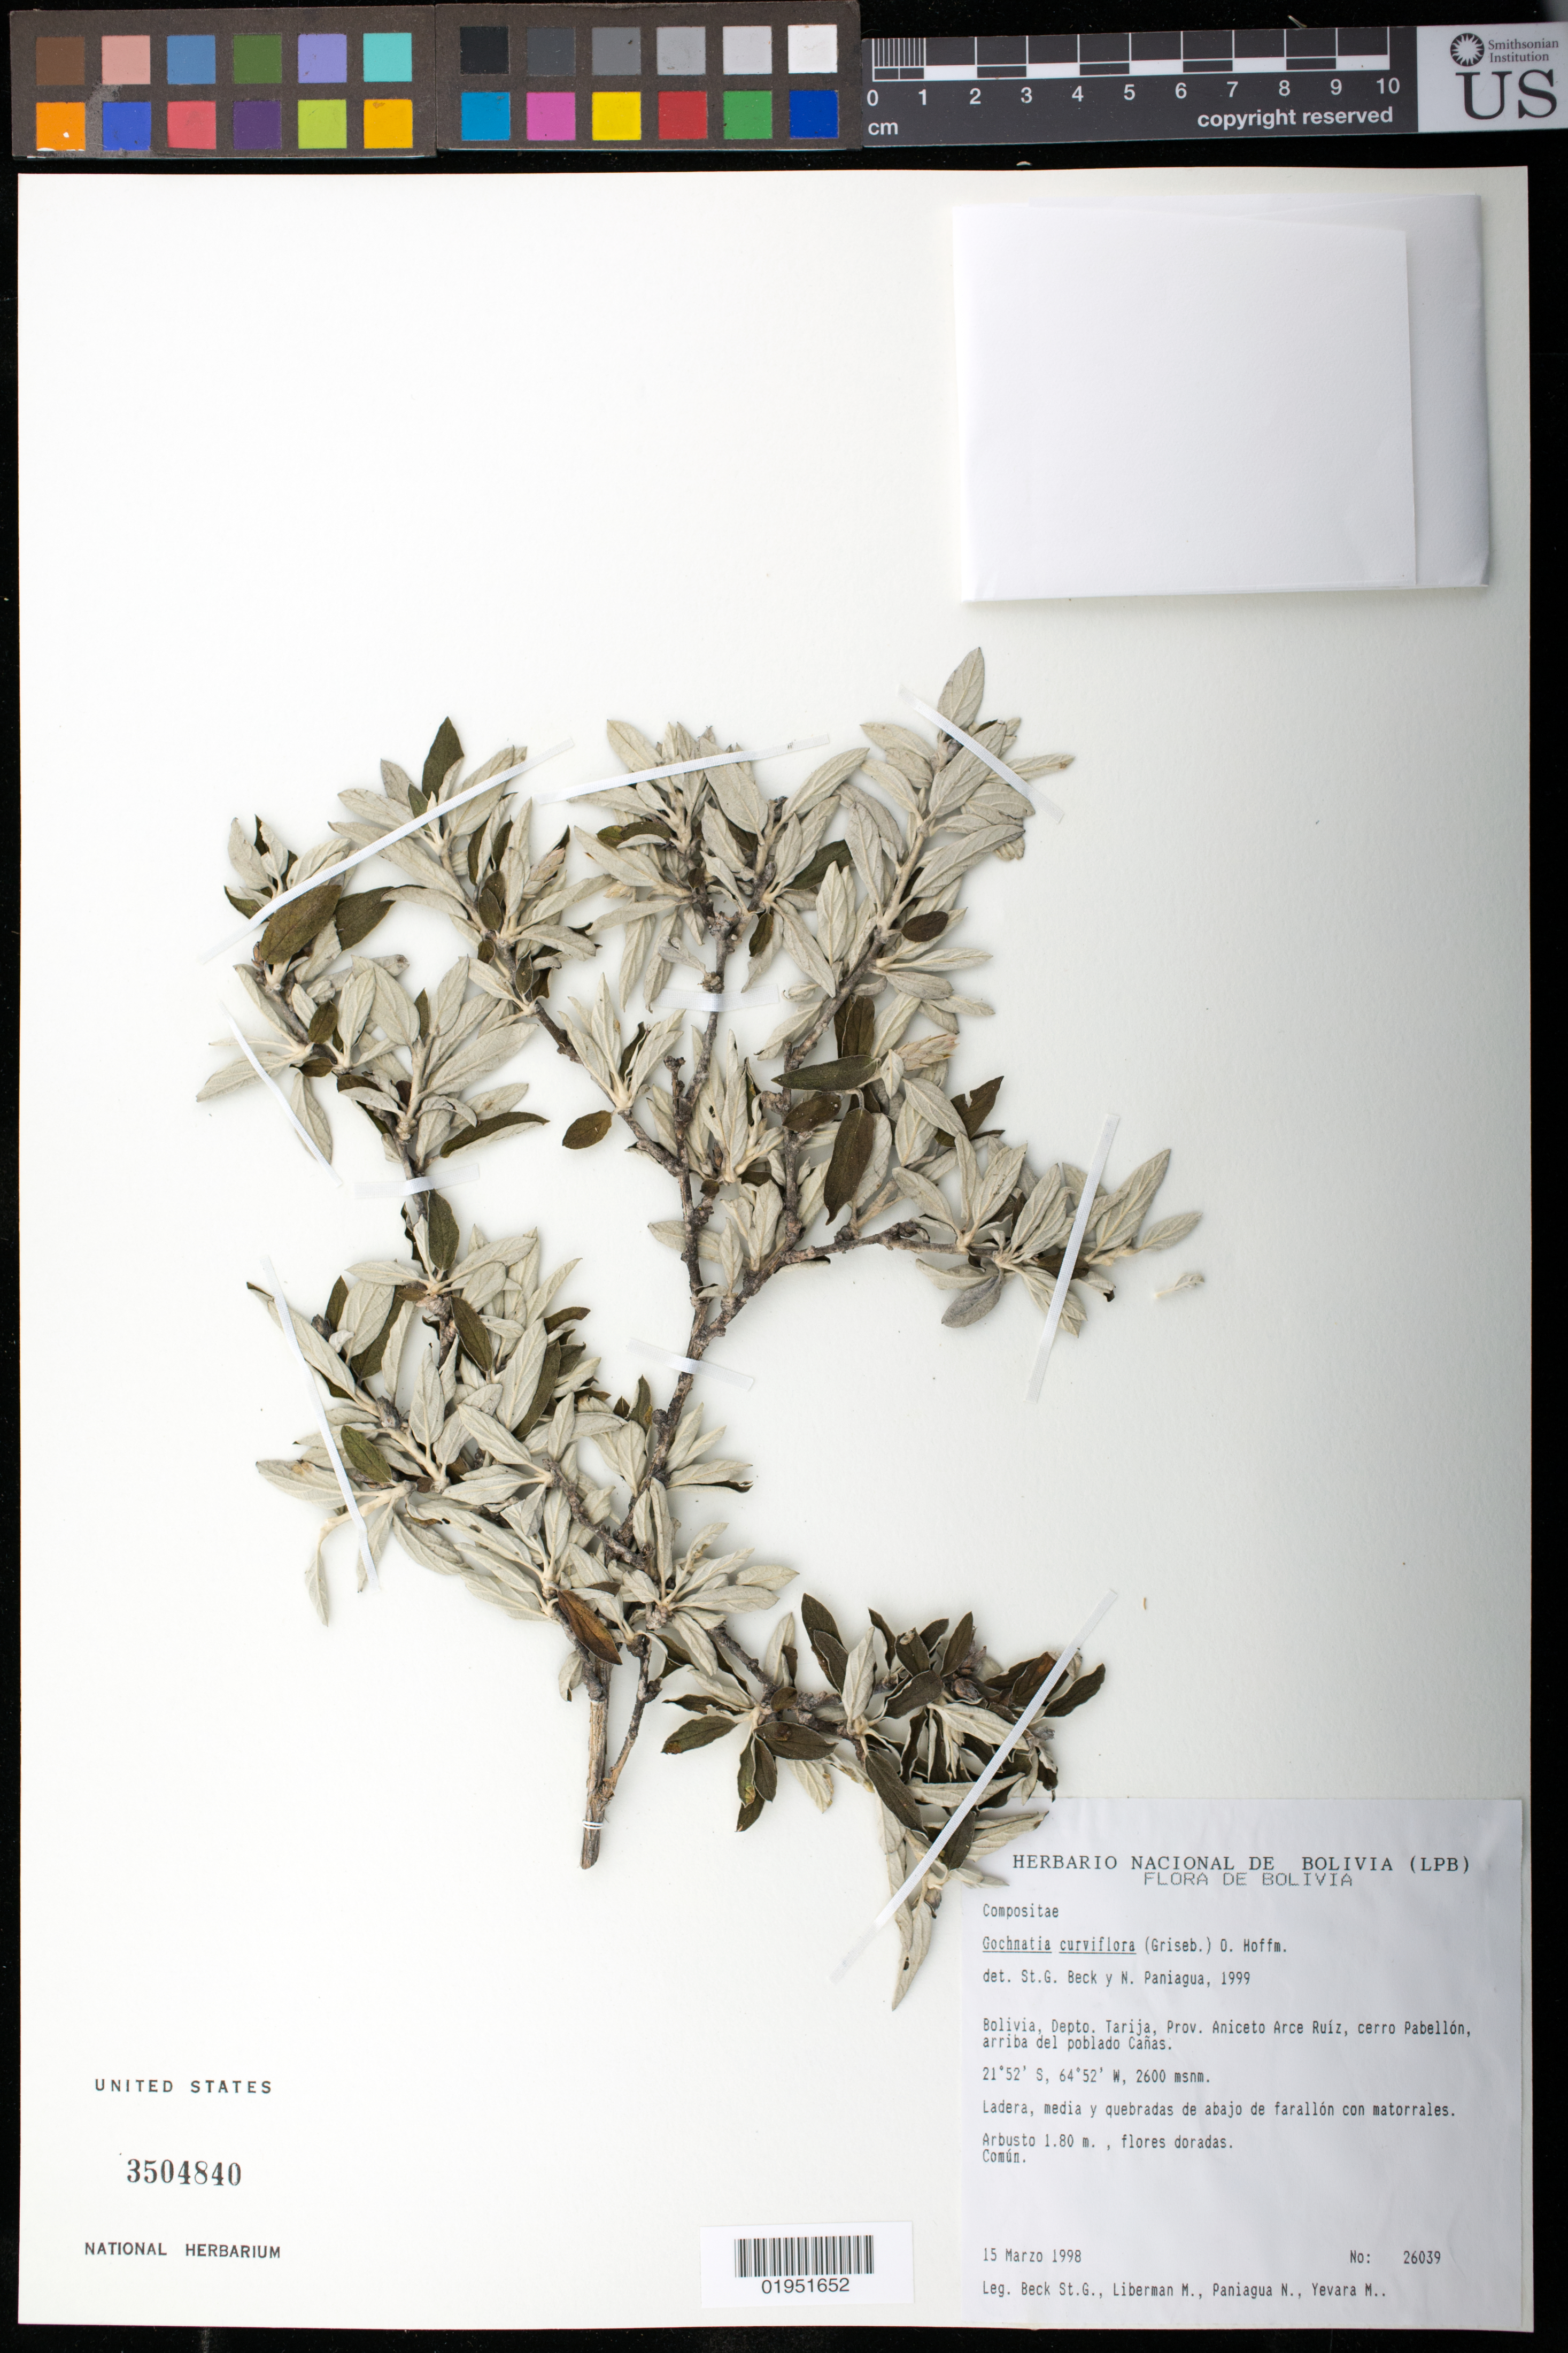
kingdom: Plantae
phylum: Tracheophyta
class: Magnoliopsida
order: Asterales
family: Asteraceae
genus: Gochnatia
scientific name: Gochnatia curviflora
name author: (Griseb.) O. Hoffm.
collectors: S. G. Beck, M. Liberman, N. Paniagua & M. Yevara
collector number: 26039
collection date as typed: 15 Mar 1998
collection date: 1998-03-15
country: Bolivia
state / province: Tarija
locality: Depto. Tarija, Prov. Aniceto Arce Ruíz, Cerro Pabellón, arriba de la población de Cañas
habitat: Ladera, media y quebradas de abajo de farallon con matorrales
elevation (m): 2600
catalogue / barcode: US 3504840